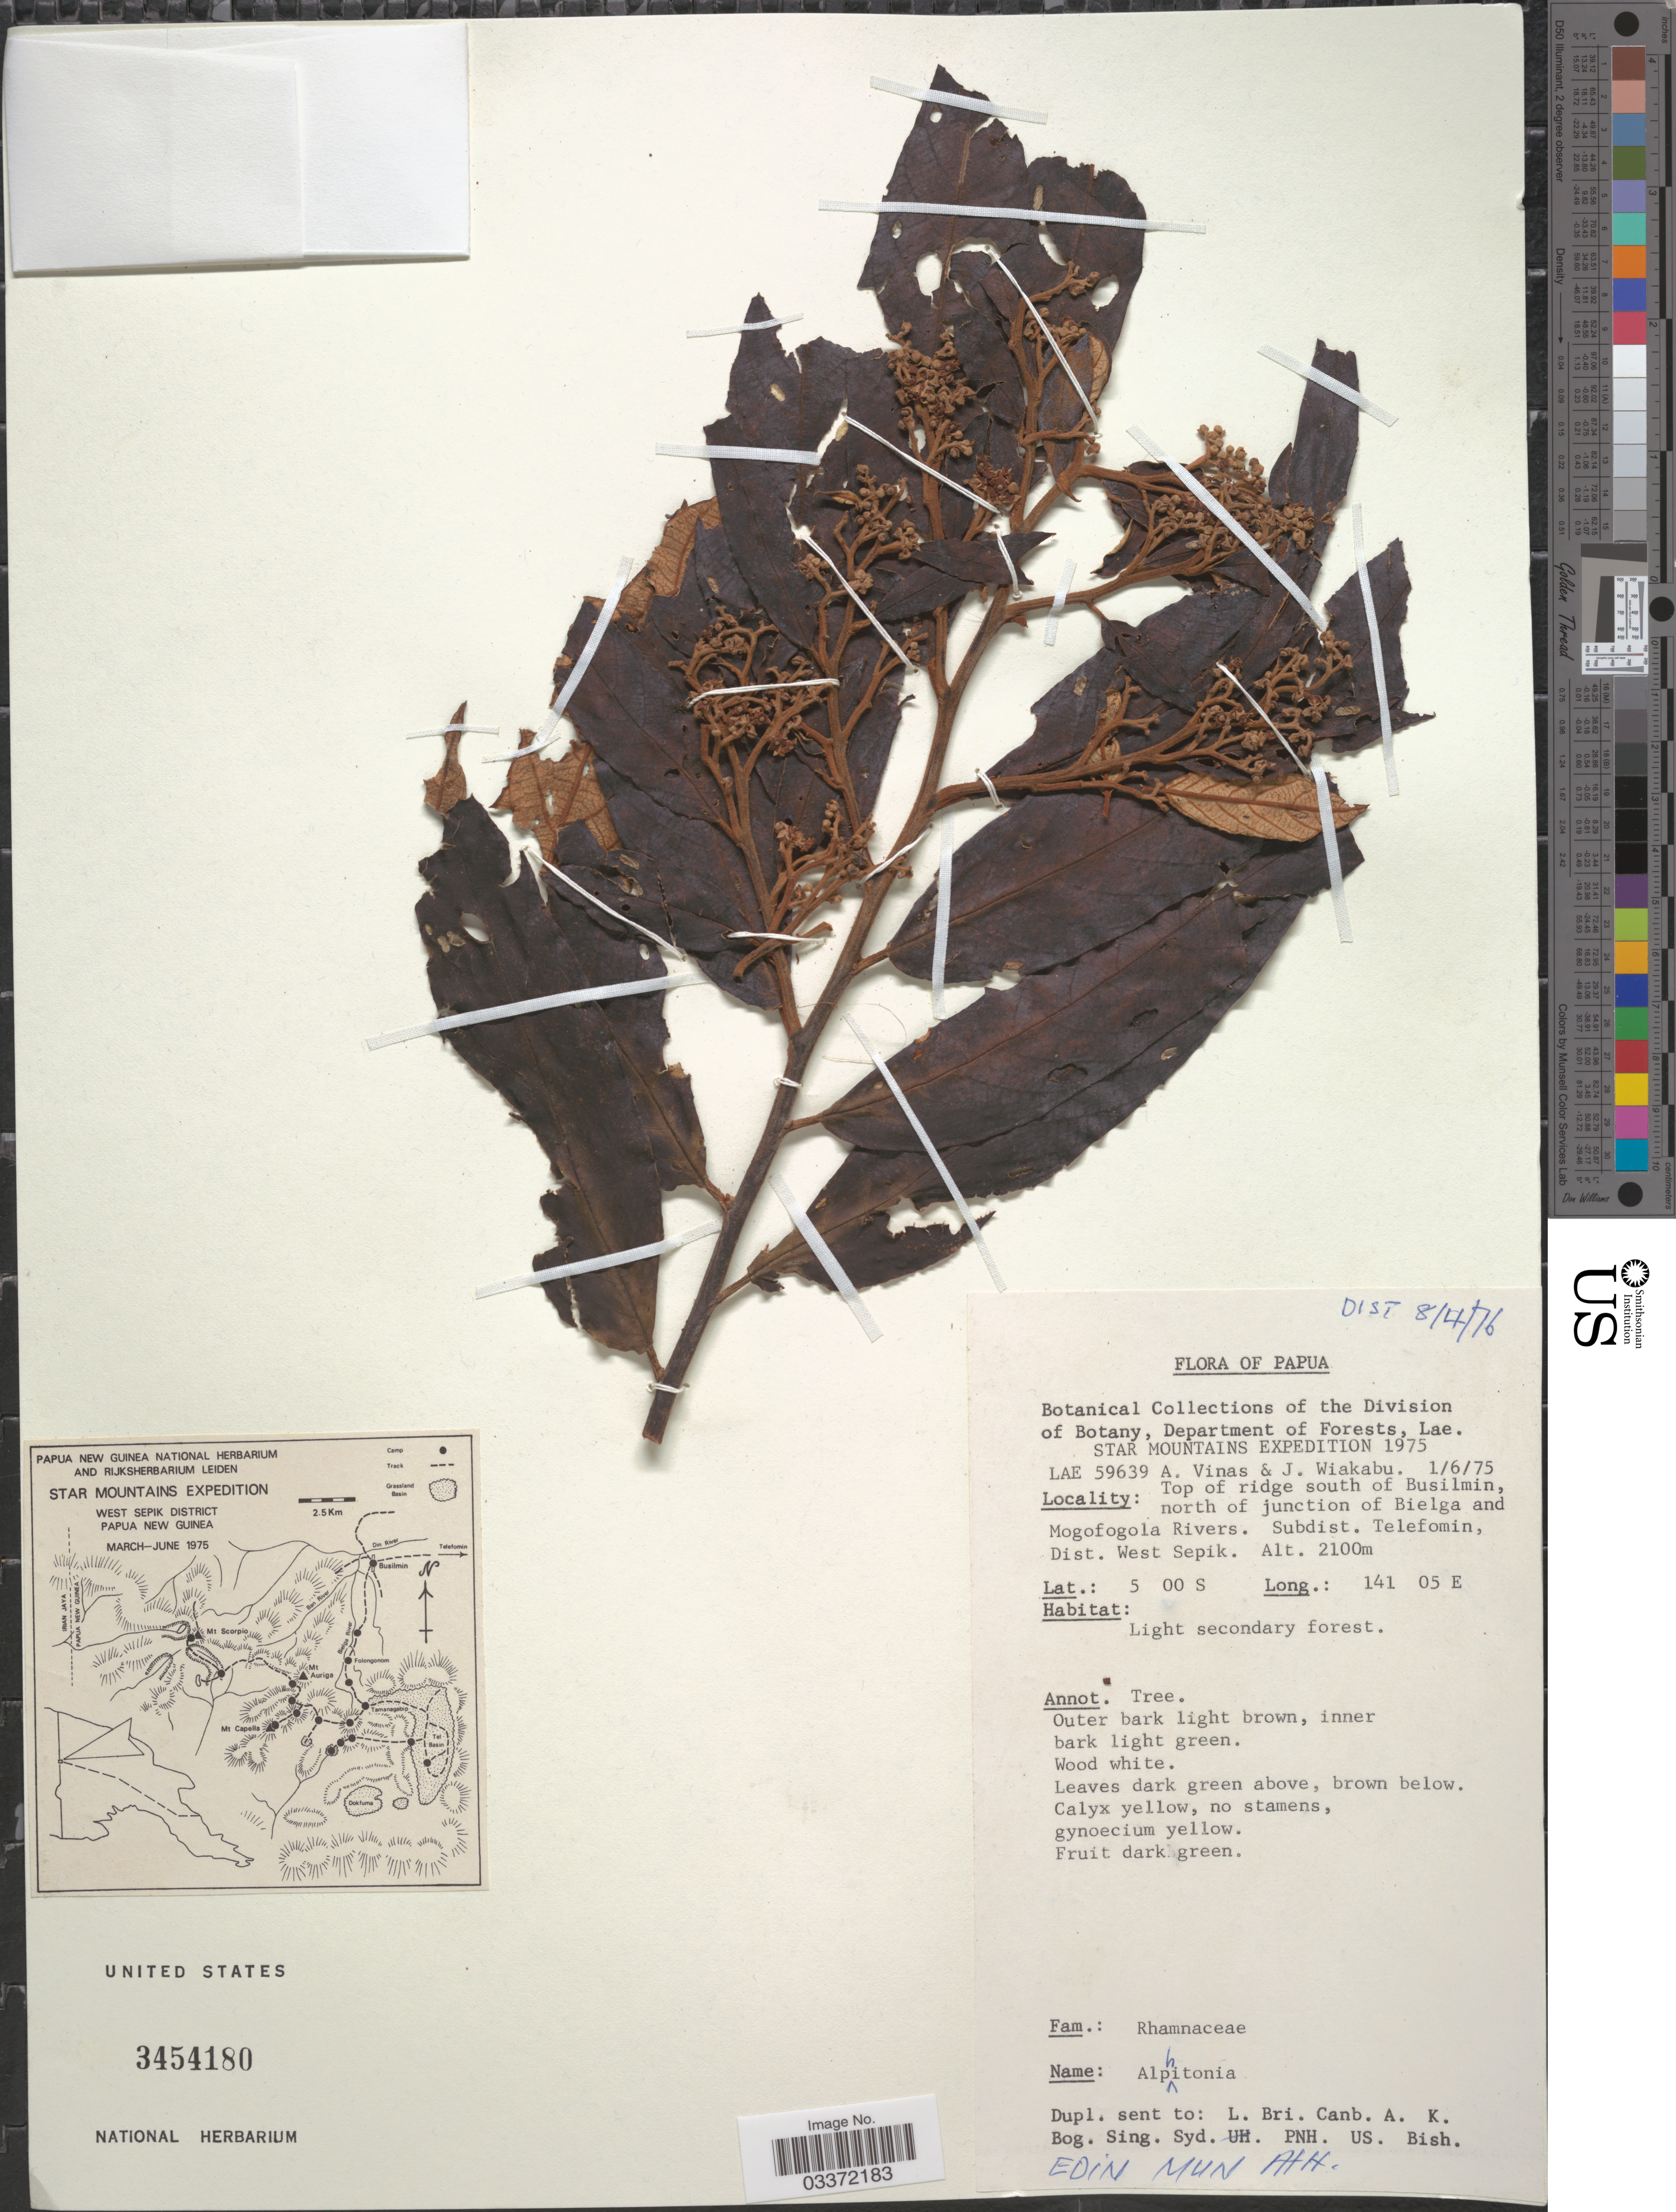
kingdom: Plantae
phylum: Tracheophyta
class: Magnoliopsida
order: Rosales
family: Rhamnaceae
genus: Alphitonia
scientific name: Alphitonia sp.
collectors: A. Vinas & J. Wiakabu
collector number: LAE59639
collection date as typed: Transcribed d/m/y: 1/6/75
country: Papua New Guinea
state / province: Sandaun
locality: Papua, Star Mountains, Top of ridge south of Busilmin, north of junction of Bielga and Mogofogola Rivers. Subdist. Telefomin, Dist. West Sepik.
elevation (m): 2100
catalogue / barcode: US 3454180